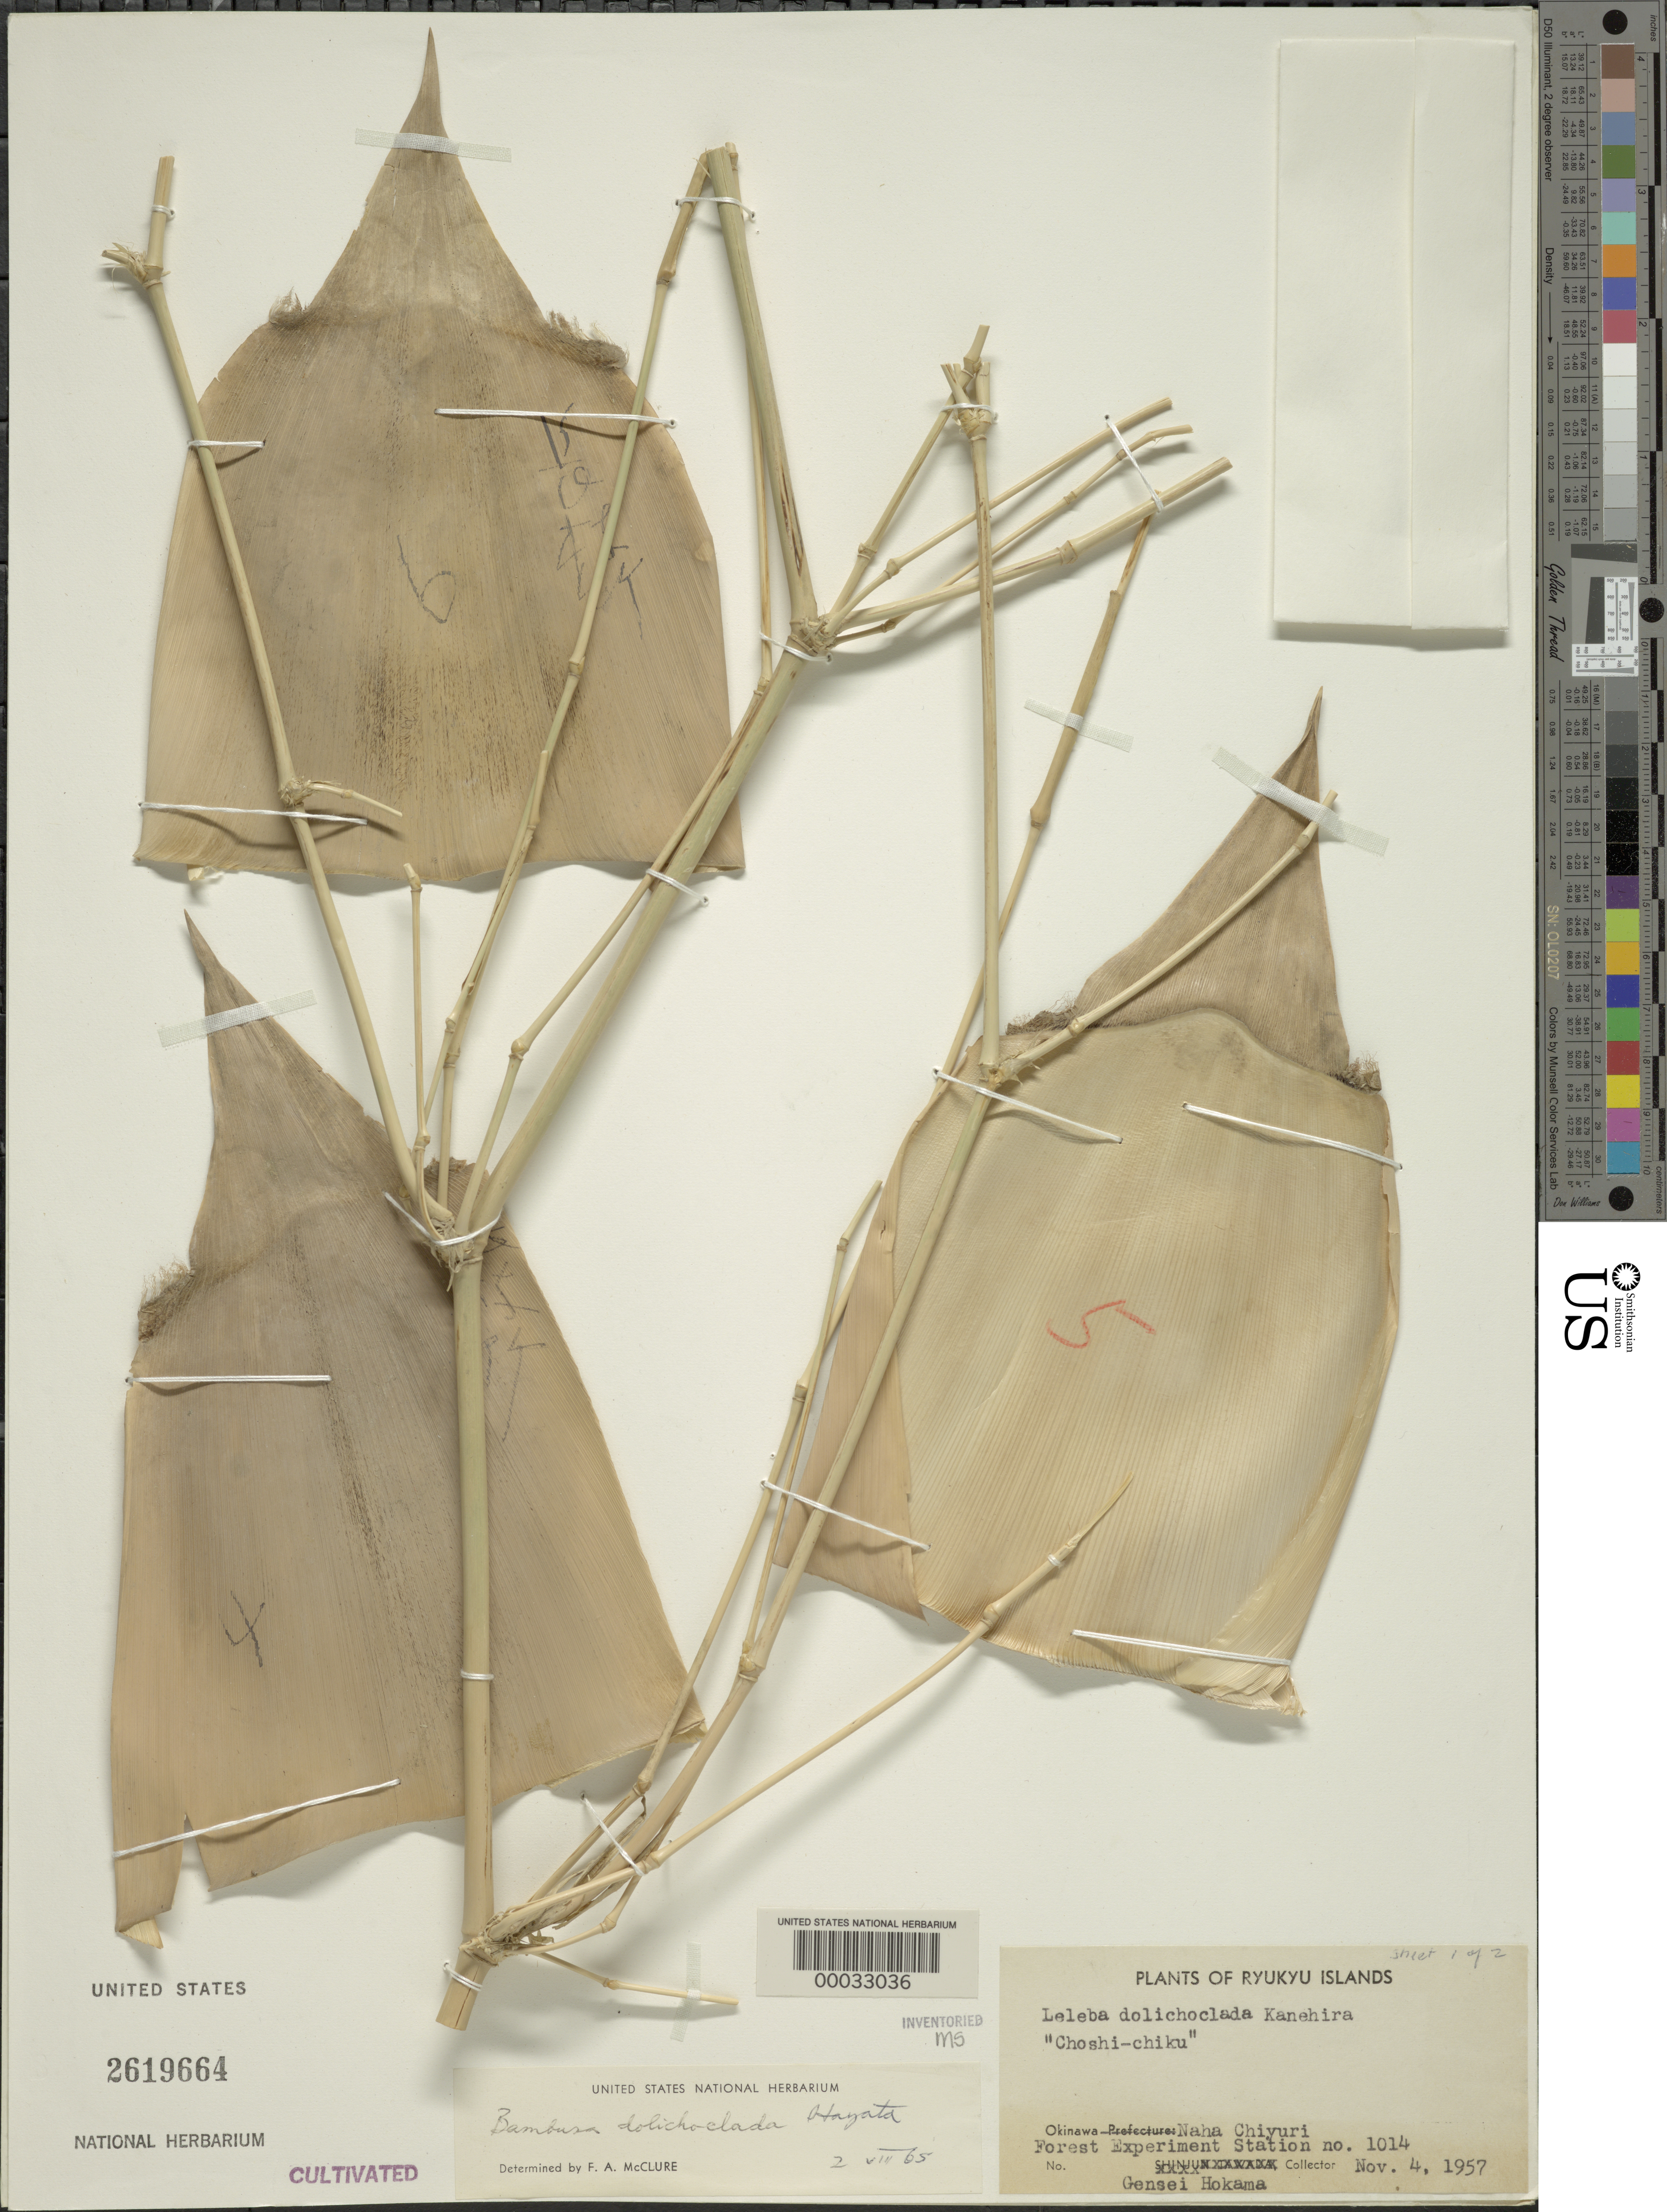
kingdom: Plantae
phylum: Tracheophyta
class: Liliopsida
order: Poales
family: Poaceae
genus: Bambusa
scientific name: Bambusa tuldoides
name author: Munro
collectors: G. Hokama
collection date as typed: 04 Nov 1957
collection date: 1957-11-04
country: Japan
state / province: Okinawa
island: Ryukyu Is.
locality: Naha chiyuri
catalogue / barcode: US 2619664